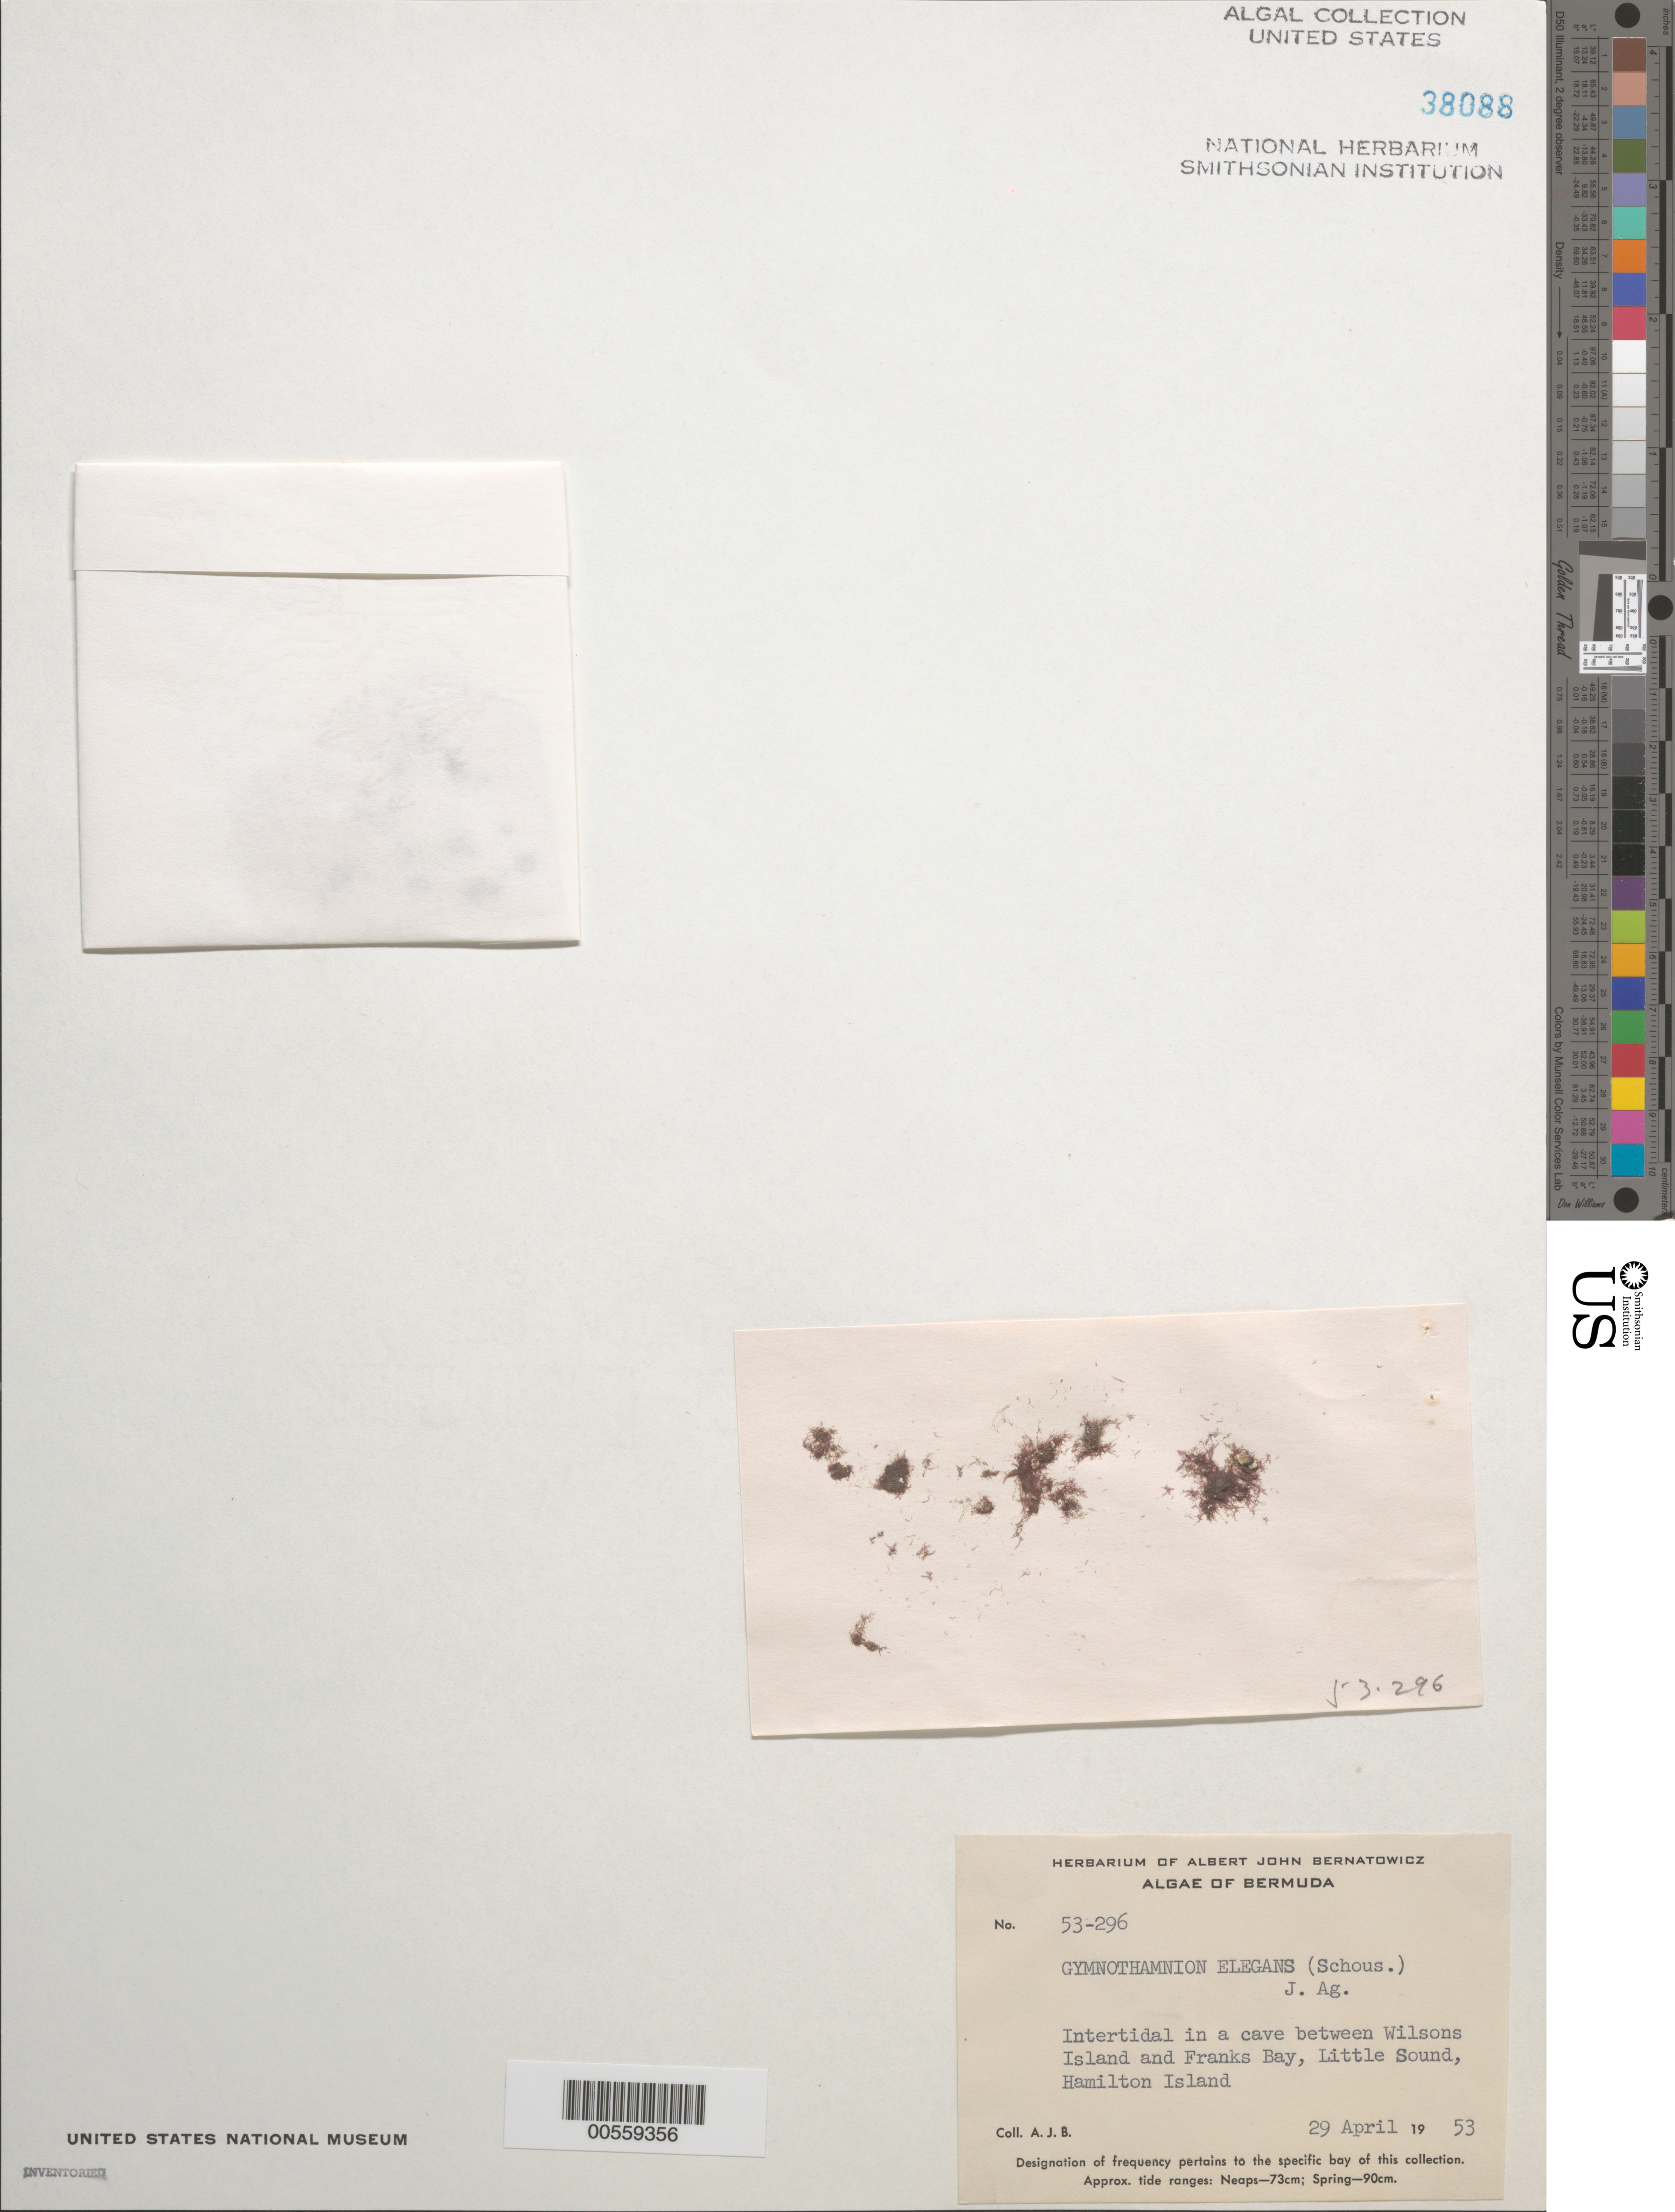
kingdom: Plantae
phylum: Rhodophyta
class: Florideophyceae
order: Ceramiales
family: Ceramiaceae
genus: Gymnothamnion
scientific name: Gymnothamnion elegans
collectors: A. Bernatowicz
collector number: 53-296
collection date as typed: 29 Apr 1953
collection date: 1953-04-29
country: Bermuda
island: Bermuda Island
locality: Cave between Wilsons Island and Franks Bay, Little Sound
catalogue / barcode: US 38088